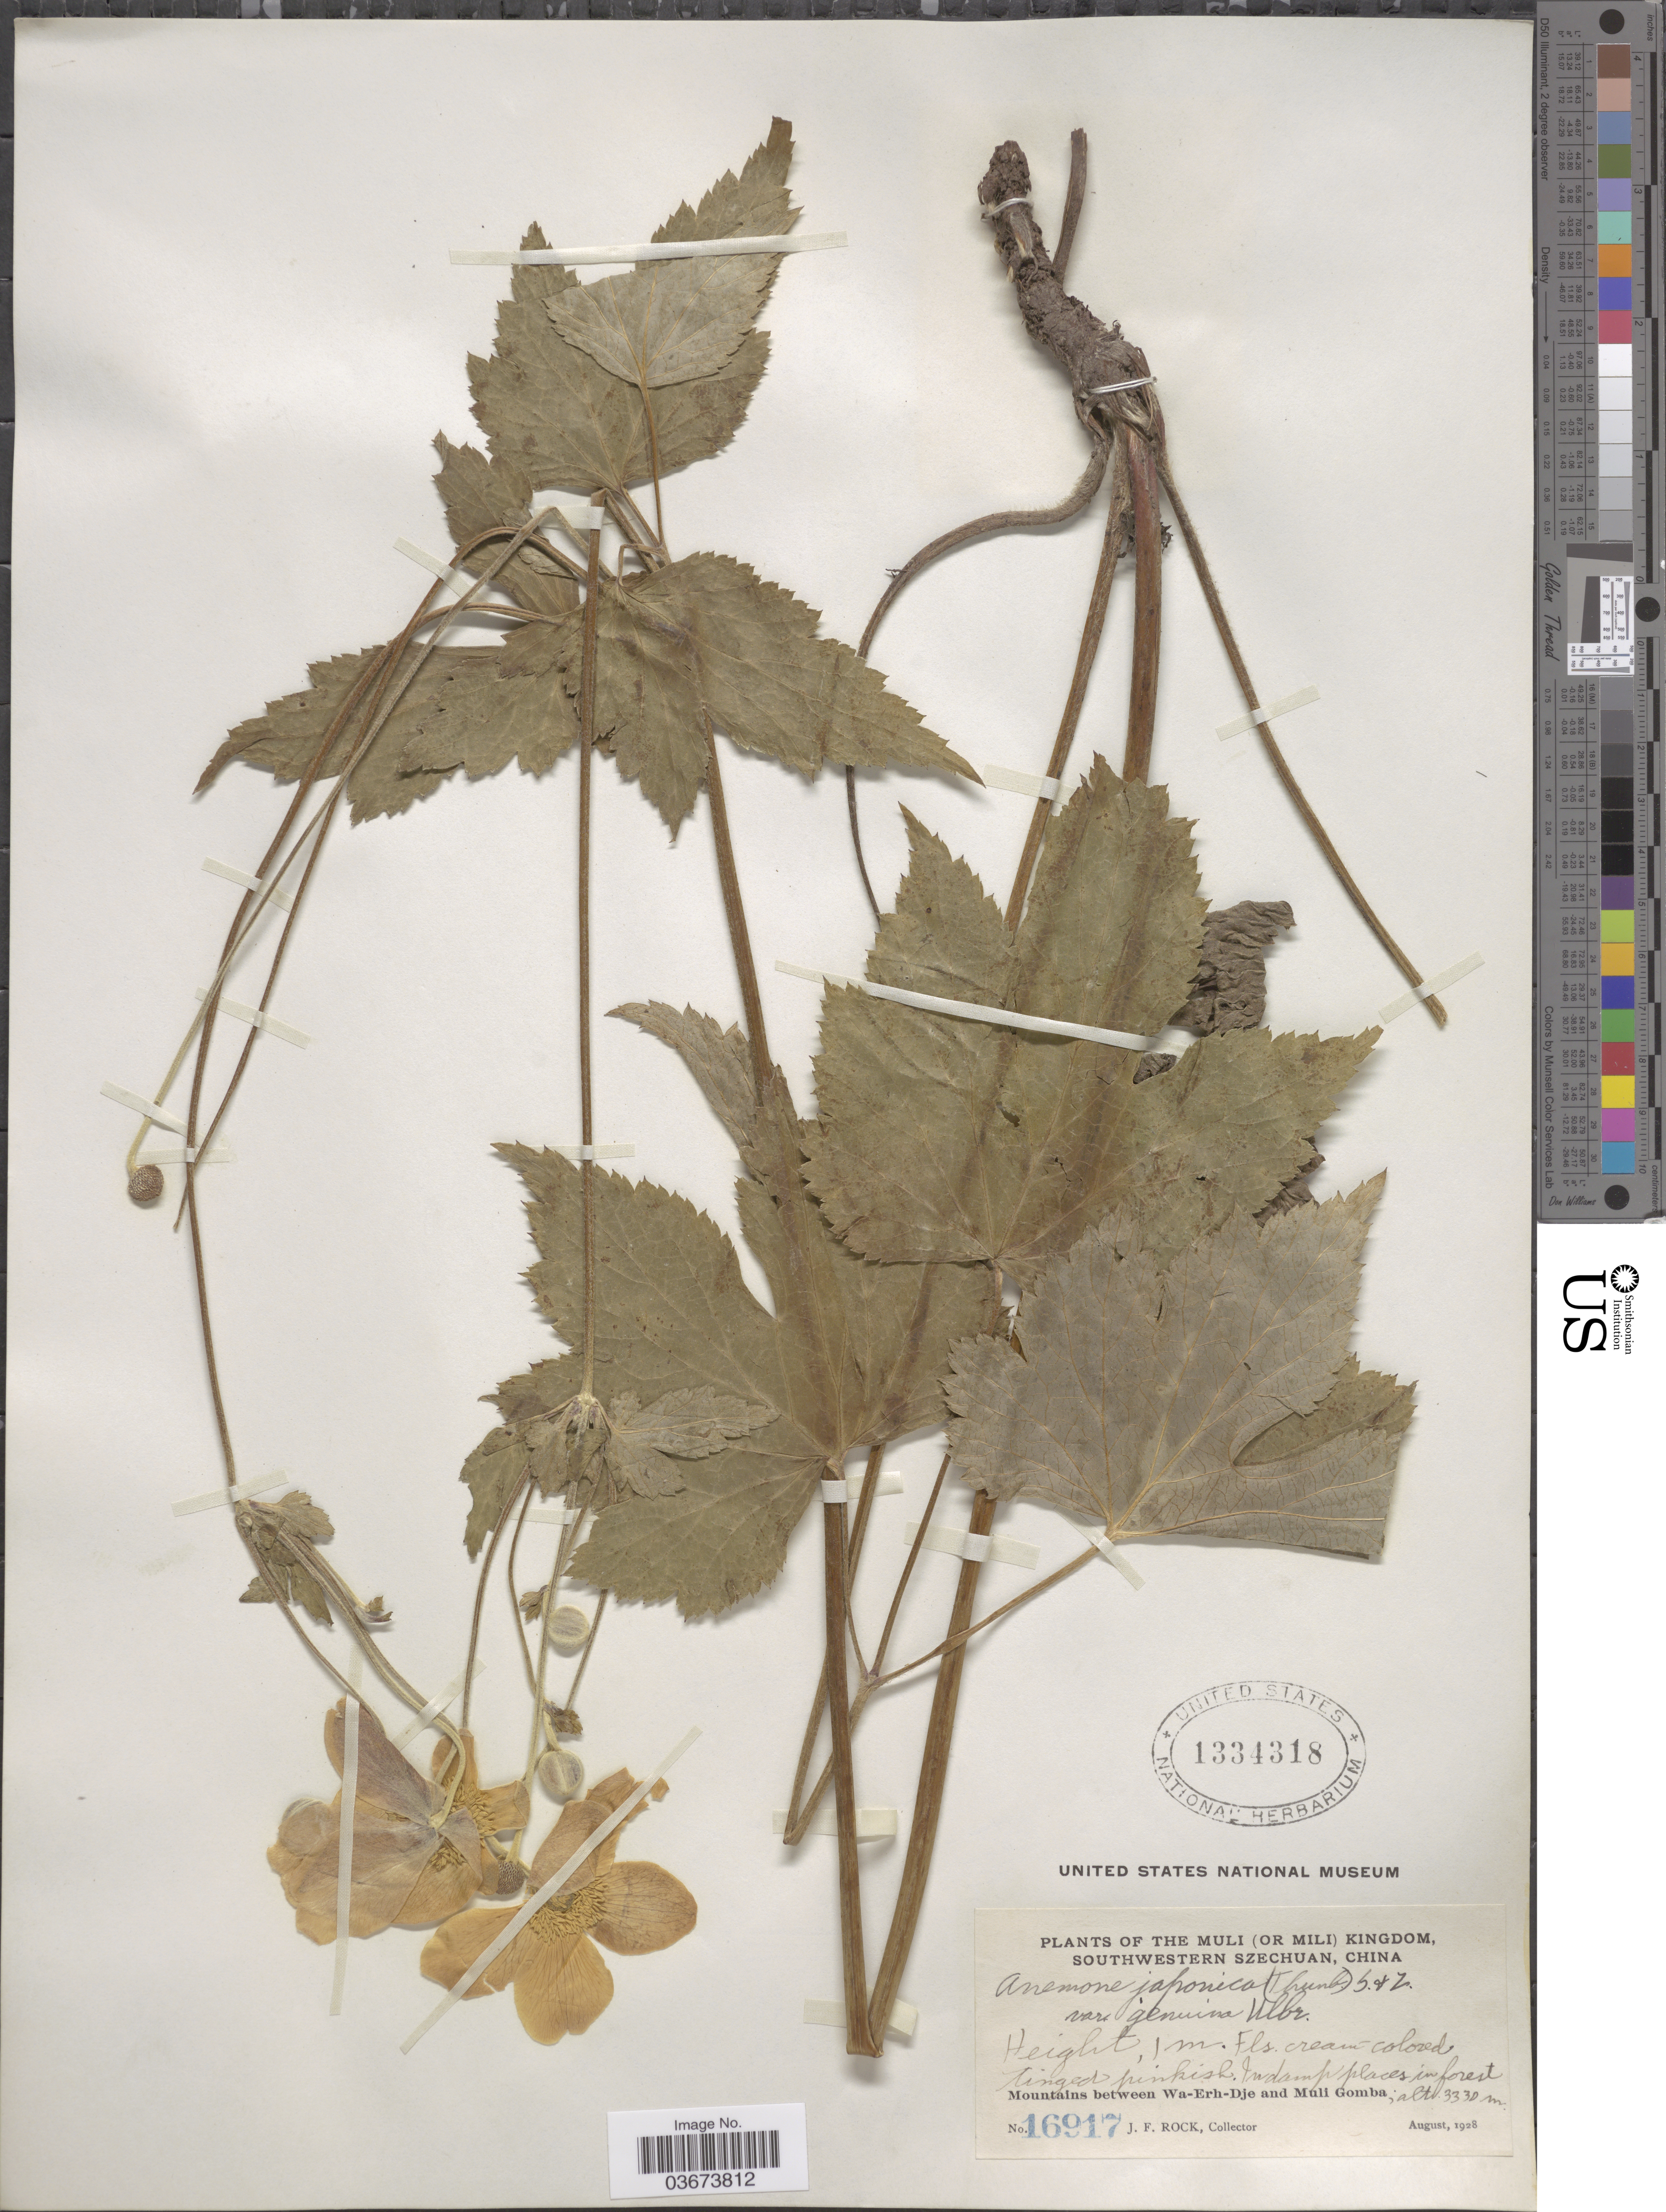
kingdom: Plantae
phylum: Tracheophyta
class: Magnoliopsida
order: Ranunculales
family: Ranunculaceae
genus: Anemone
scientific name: Anemone japonica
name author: Houtt.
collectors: J. Rock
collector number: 16917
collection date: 1928-08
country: China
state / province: Sichuan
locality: The Muli (or Mili) Kingdom, southwestern Szechuan. Mountains between Wa-Erh-Dje and Muli Gomba.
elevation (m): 3330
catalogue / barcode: US 1334318